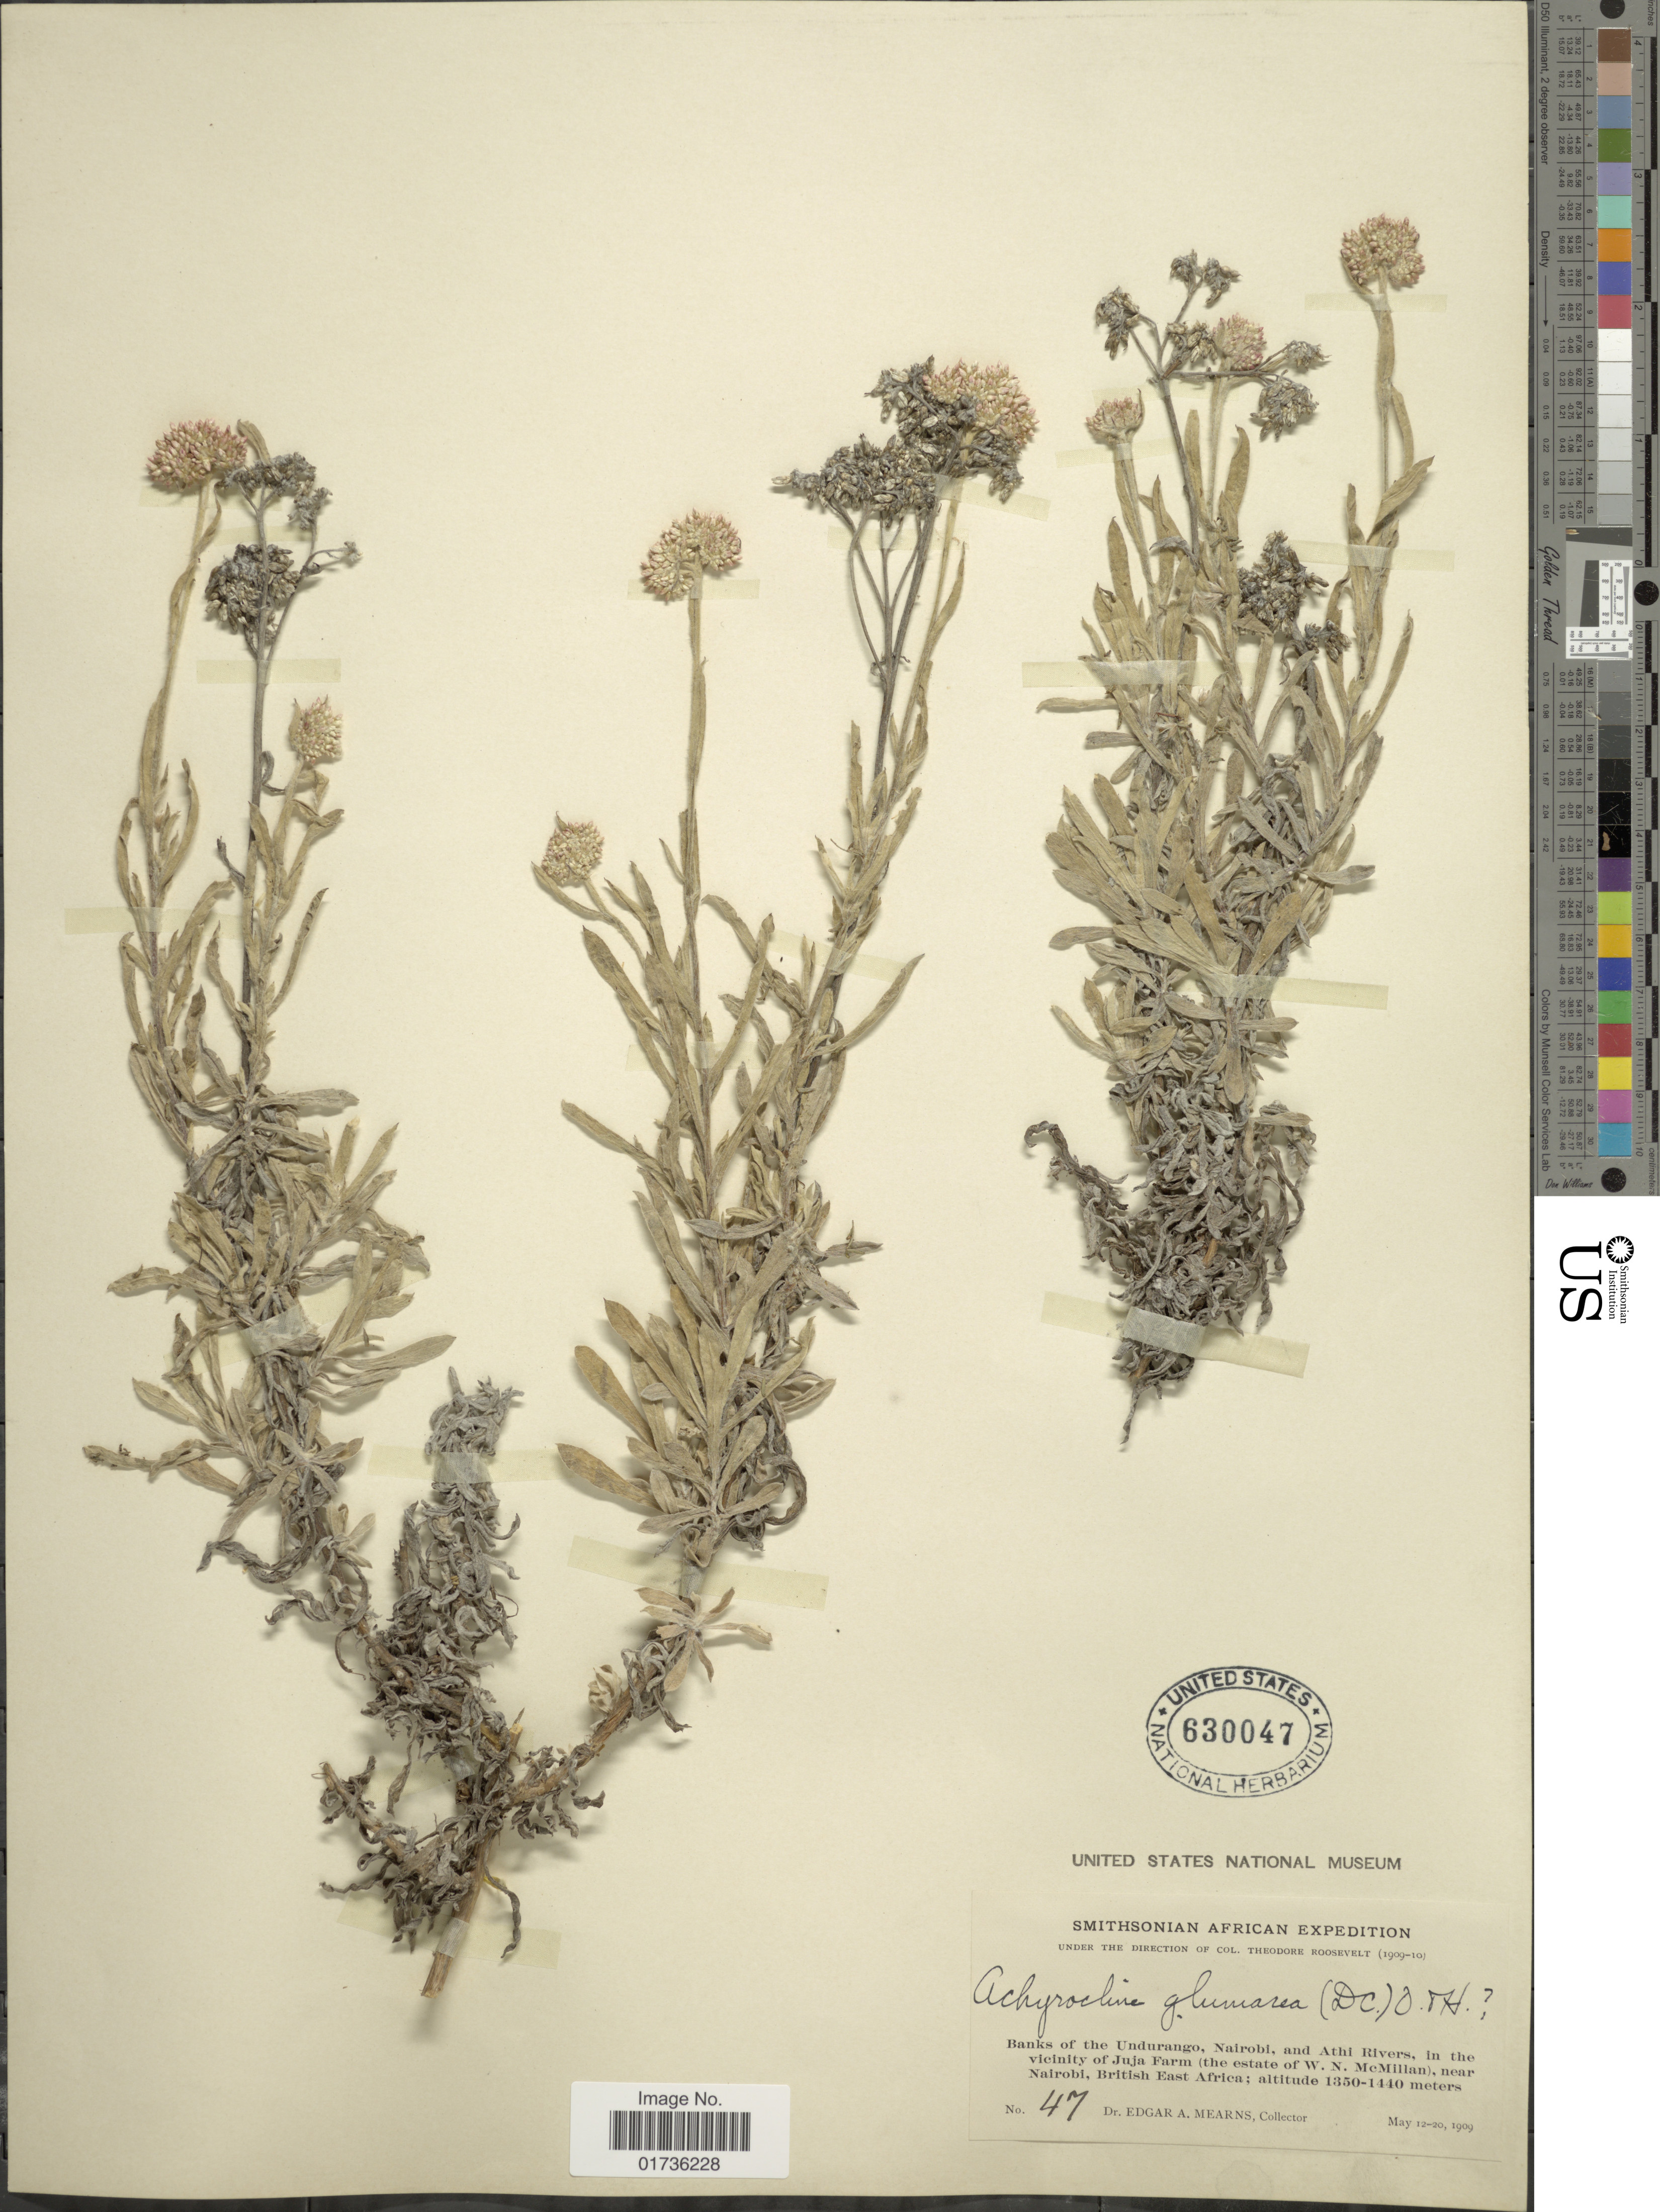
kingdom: Plantae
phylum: Tracheophyta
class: Magnoliopsida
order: Asterales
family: Asteraceae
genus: Achyrocline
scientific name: Achyrocline glumacea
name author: (DC.) Oliv. & Hiern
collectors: E. A. Mearns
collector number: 47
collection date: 1909-05-12/1909-05-20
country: Kenya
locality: Banks of the Undurango, Nairobi, and Athi Rivers, in the vicinity of Juja Farm (The estate of W.N. McMillan), near Nairobi, British East Africa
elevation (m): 1350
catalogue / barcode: US 630047